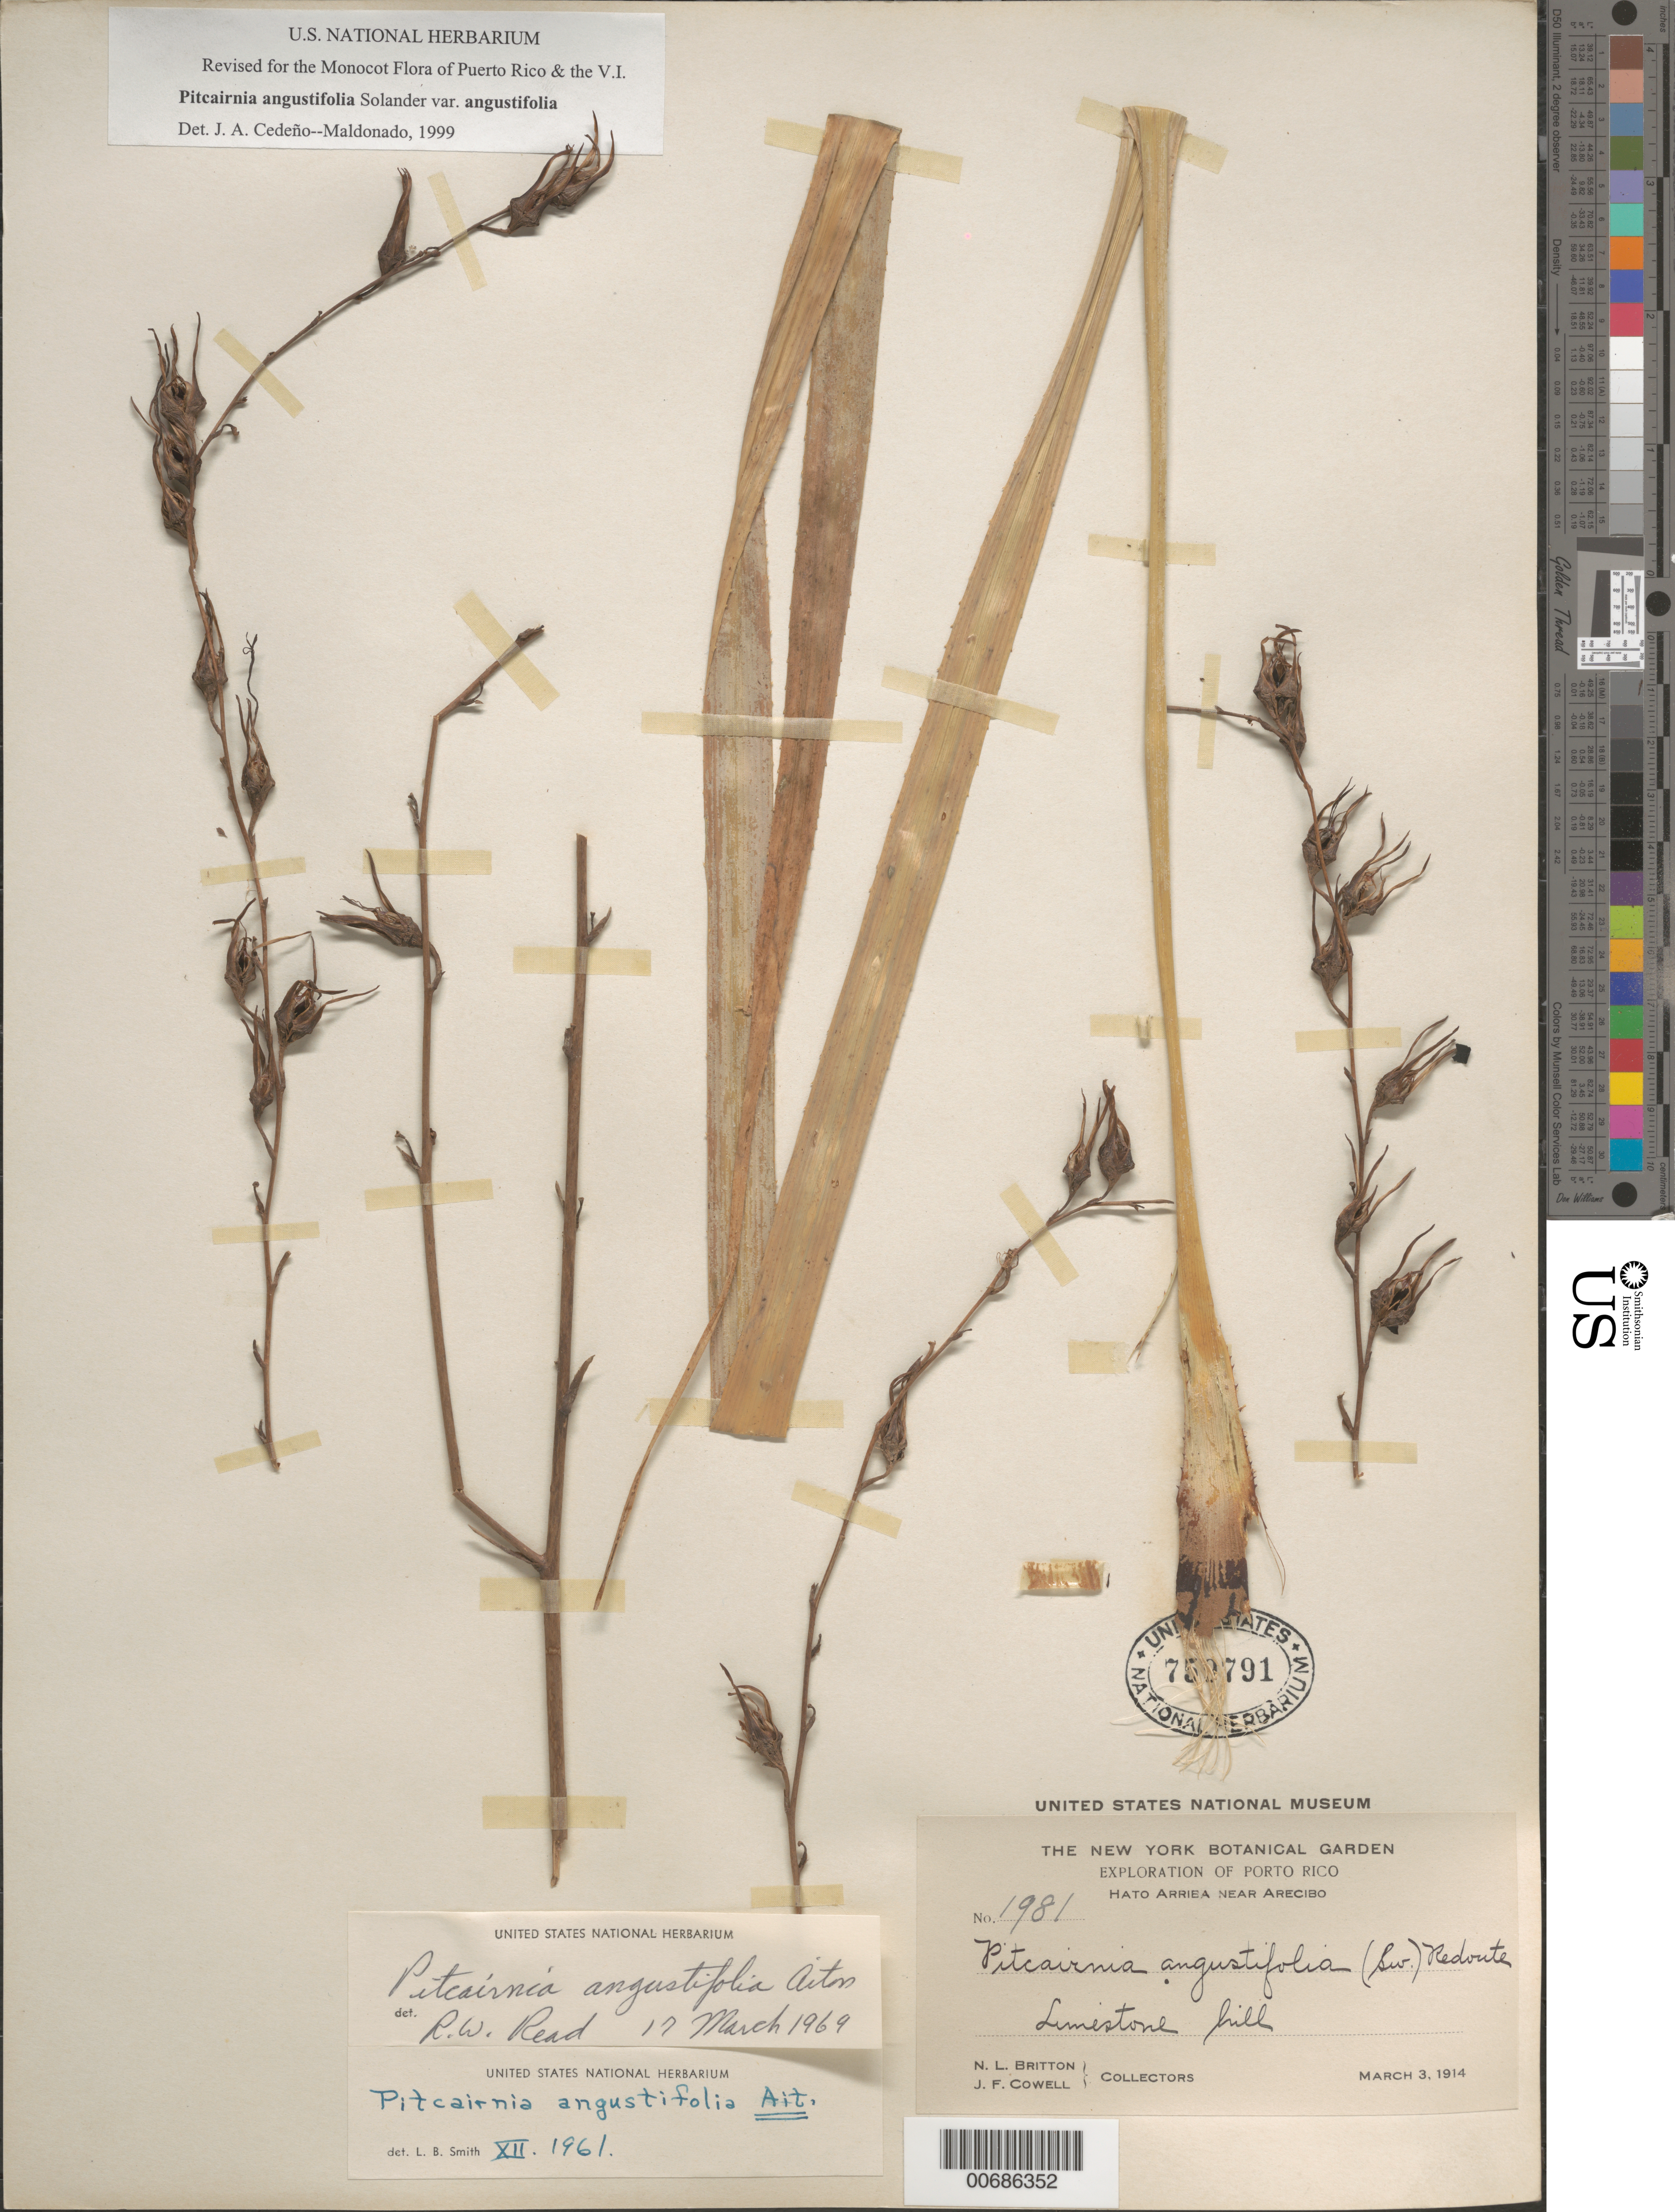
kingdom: Plantae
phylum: Tracheophyta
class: Liliopsida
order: Poales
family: Bromeliaceae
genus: Pitcairnia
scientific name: Pitcairnia angustifolia var. angustifolia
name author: Sol. ex Aiton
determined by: Cedeño-Maldonado, J. A.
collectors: N. Britton & J. F. Cowell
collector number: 1981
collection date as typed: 03 Mar 1914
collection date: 1914-03-03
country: Puerto Rico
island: Greater Antilles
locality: Hato Arriea, Arecibo, vic of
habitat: limestone hill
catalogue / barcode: US 759791